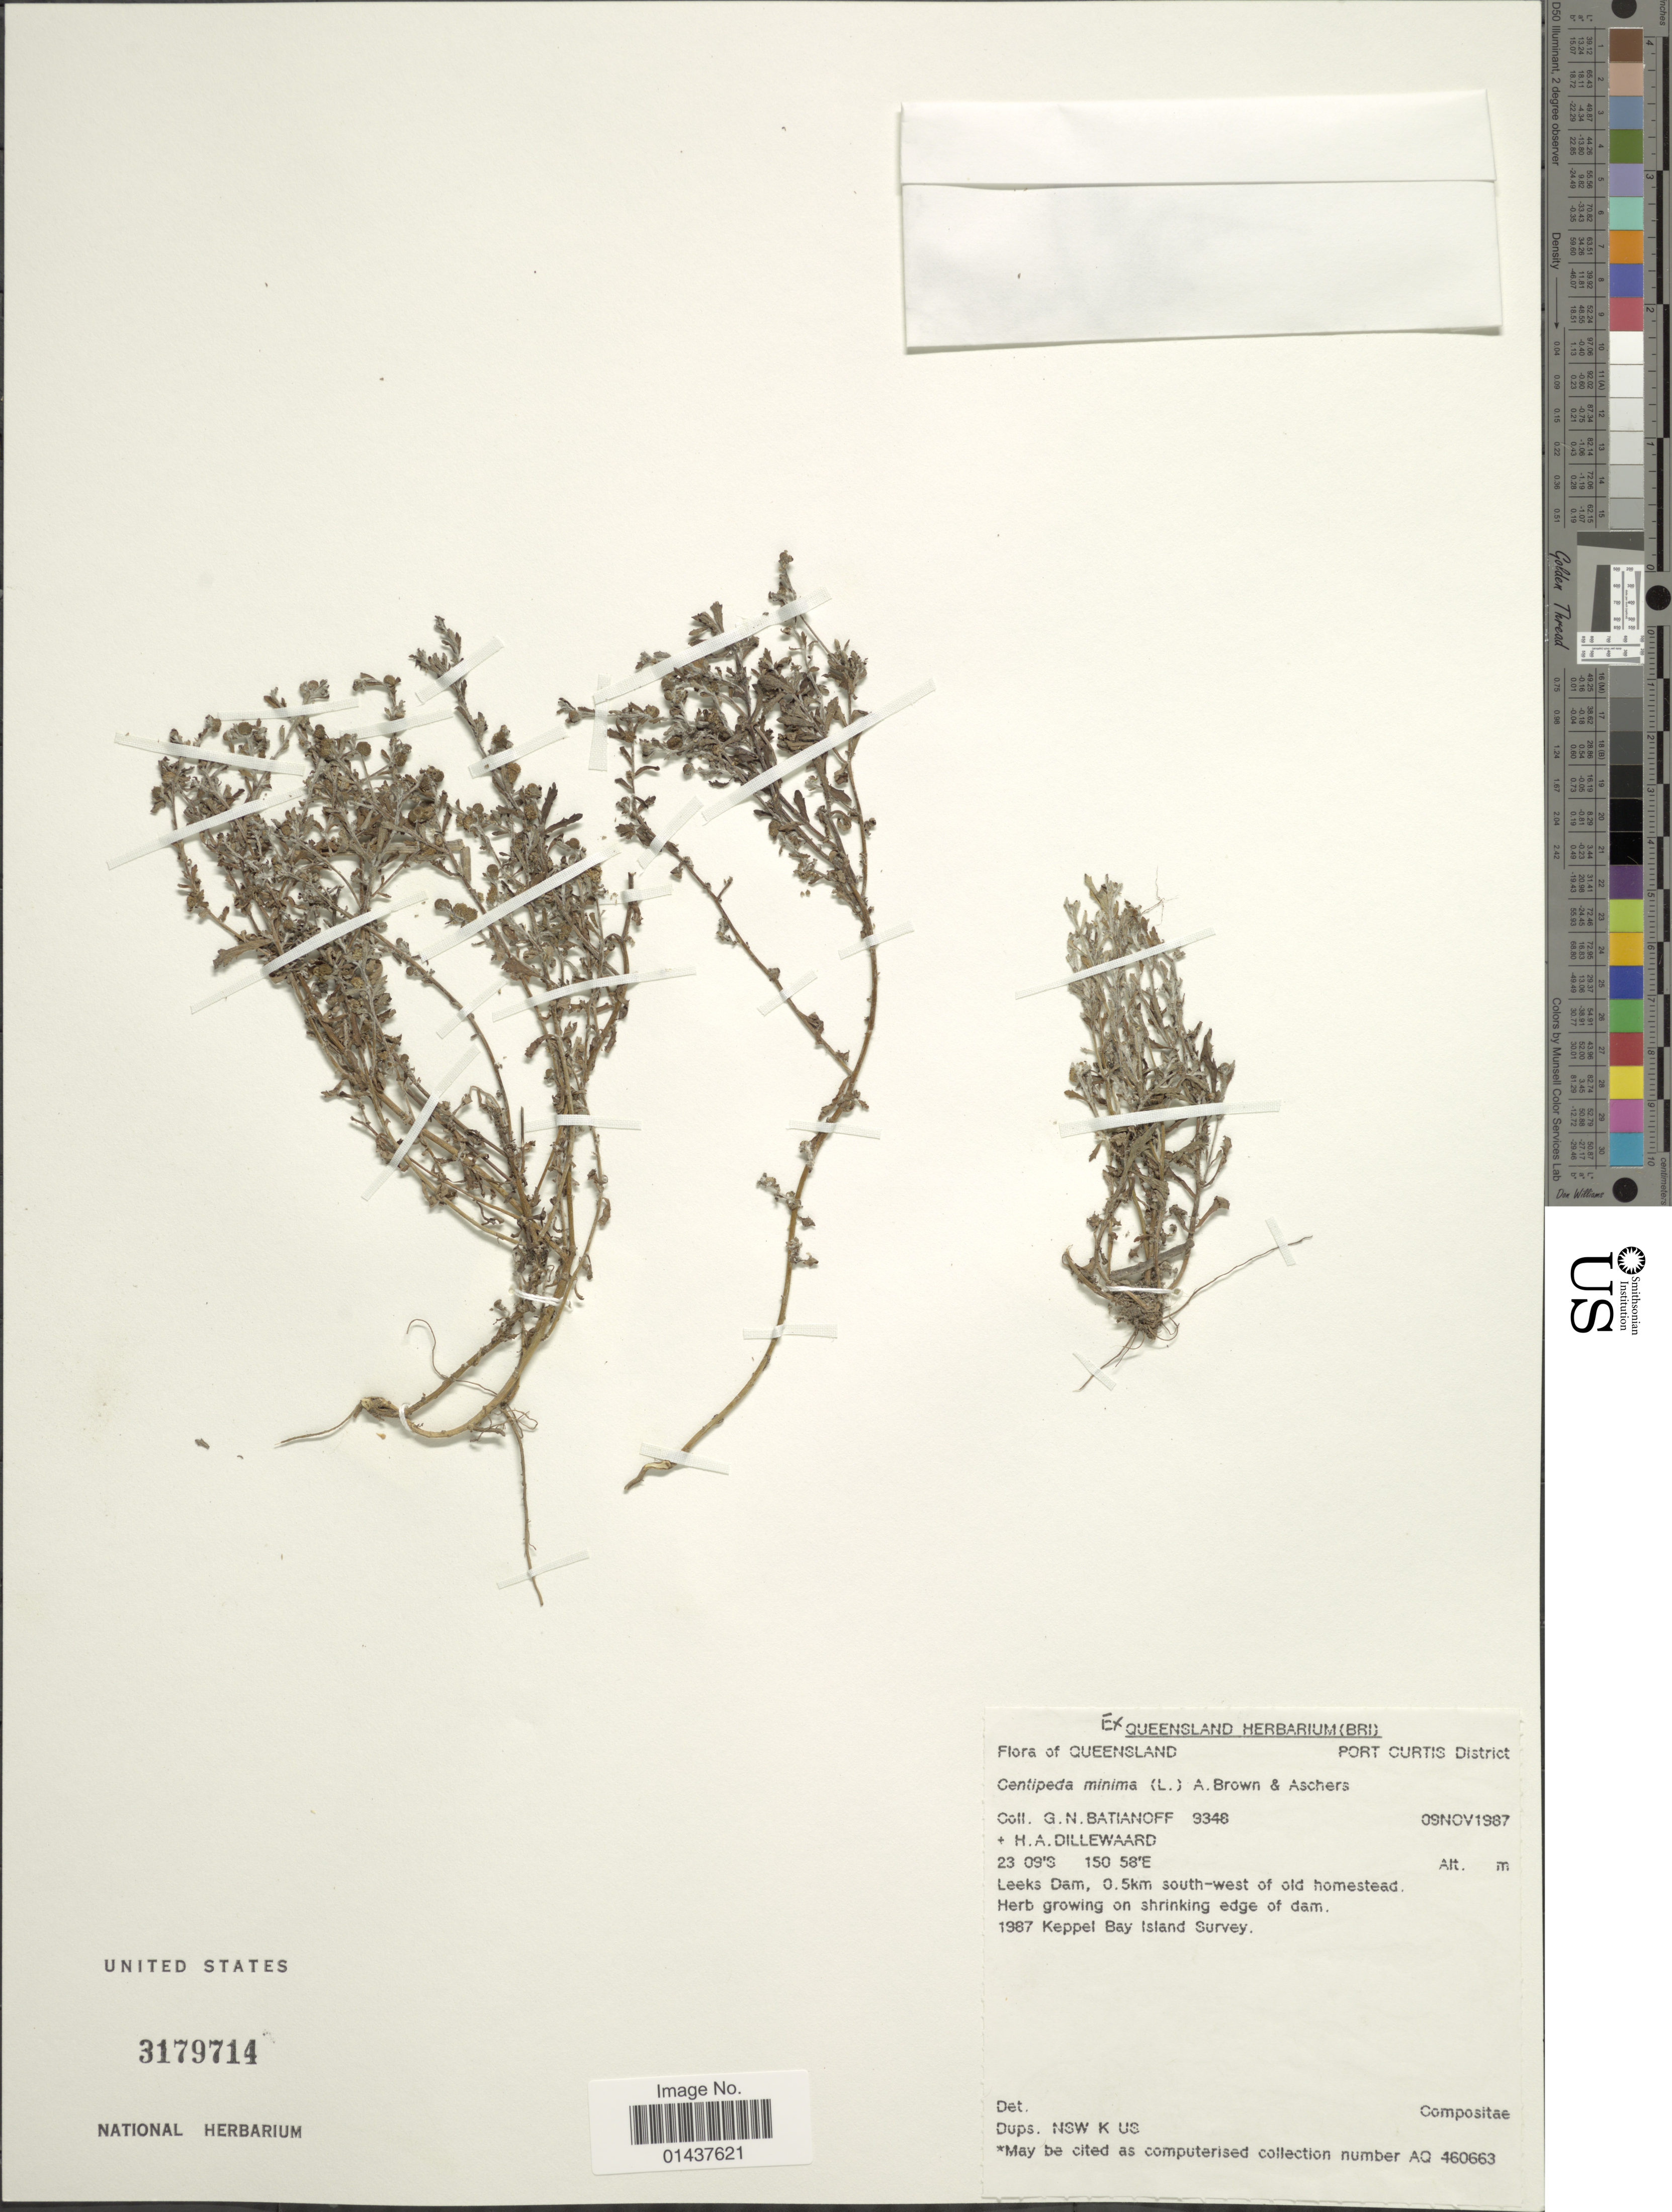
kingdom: Plantae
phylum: Tracheophyta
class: Magnoliopsida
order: Asterales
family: Asteraceae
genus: Centipeda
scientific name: Centipeda minima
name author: (L.) A. Braun & Asch.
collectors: G. Batianoff & H. Dillewaard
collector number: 9348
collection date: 1987-11-09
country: Australia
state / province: Queensland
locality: Port Curtis District, Leeks Dam, 0.5km south-west of old homestead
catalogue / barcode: US 3179714